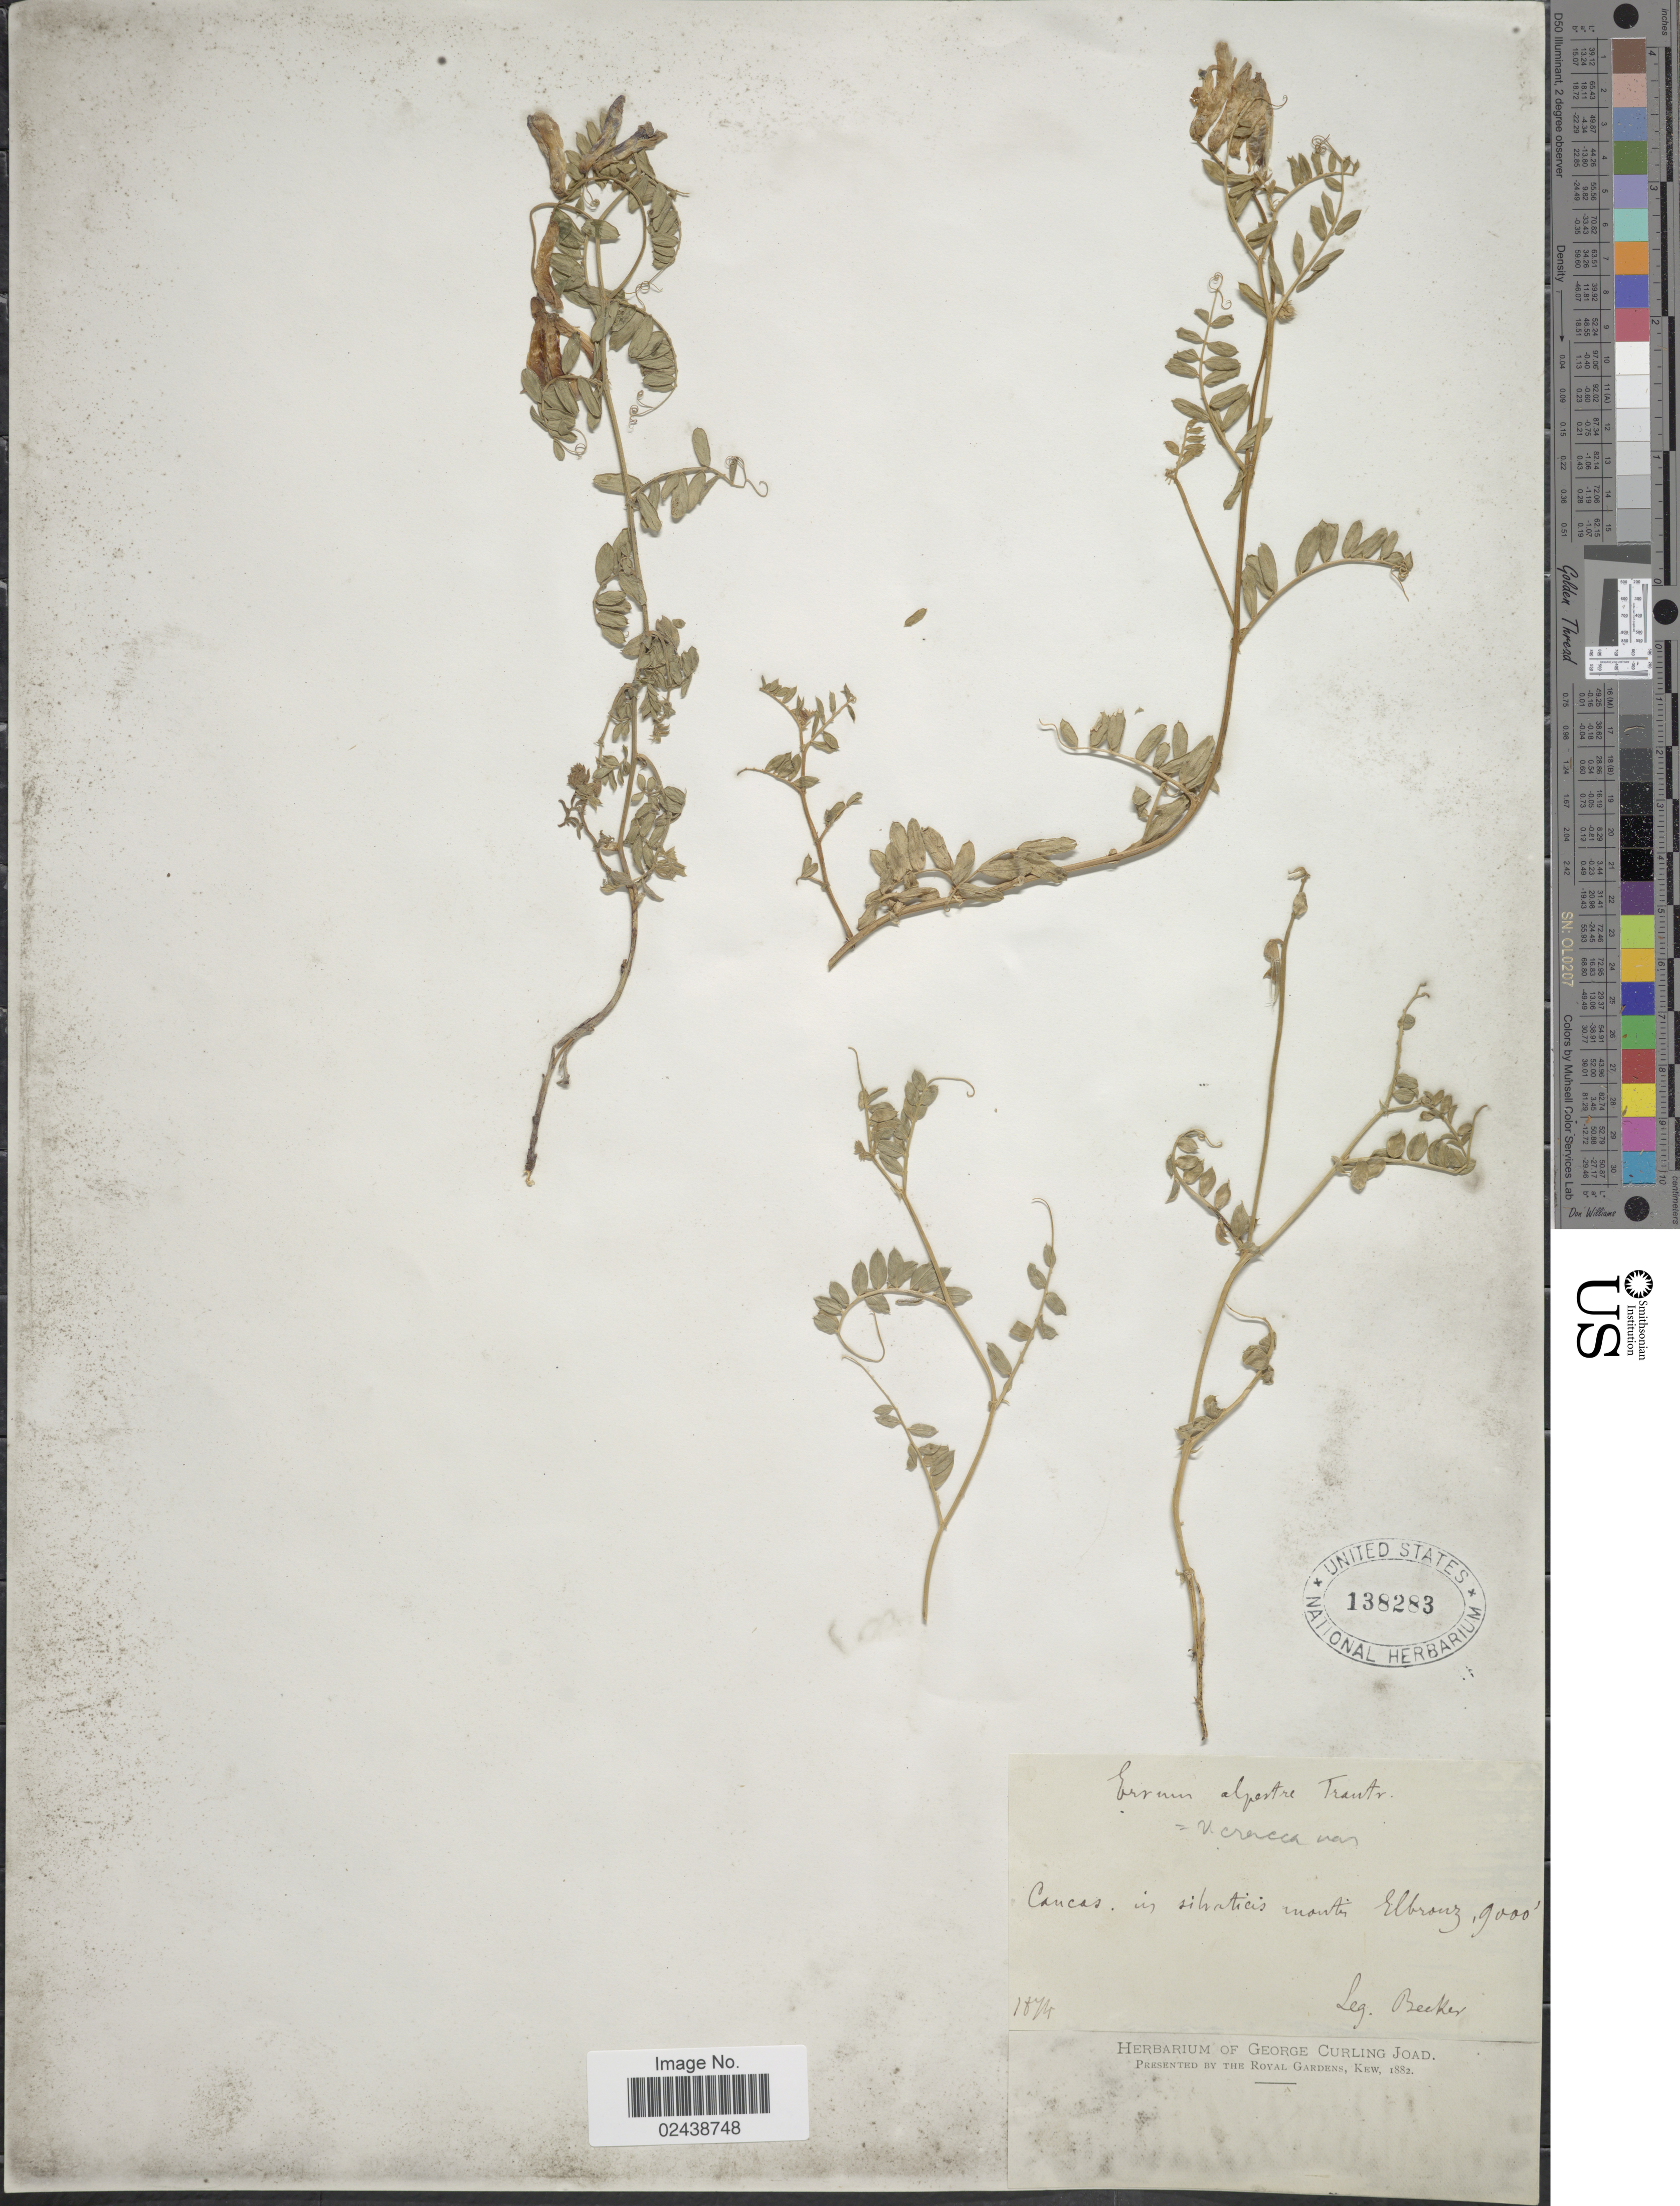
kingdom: Plantae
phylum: Tracheophyta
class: Magnoliopsida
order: Fabales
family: Fabaceae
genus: Vicia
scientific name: Vicia alpestris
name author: Steven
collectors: -. Becker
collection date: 1874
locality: Caucas in silvaticis montis Elbronz [interpreted]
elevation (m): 2743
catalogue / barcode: US 138283